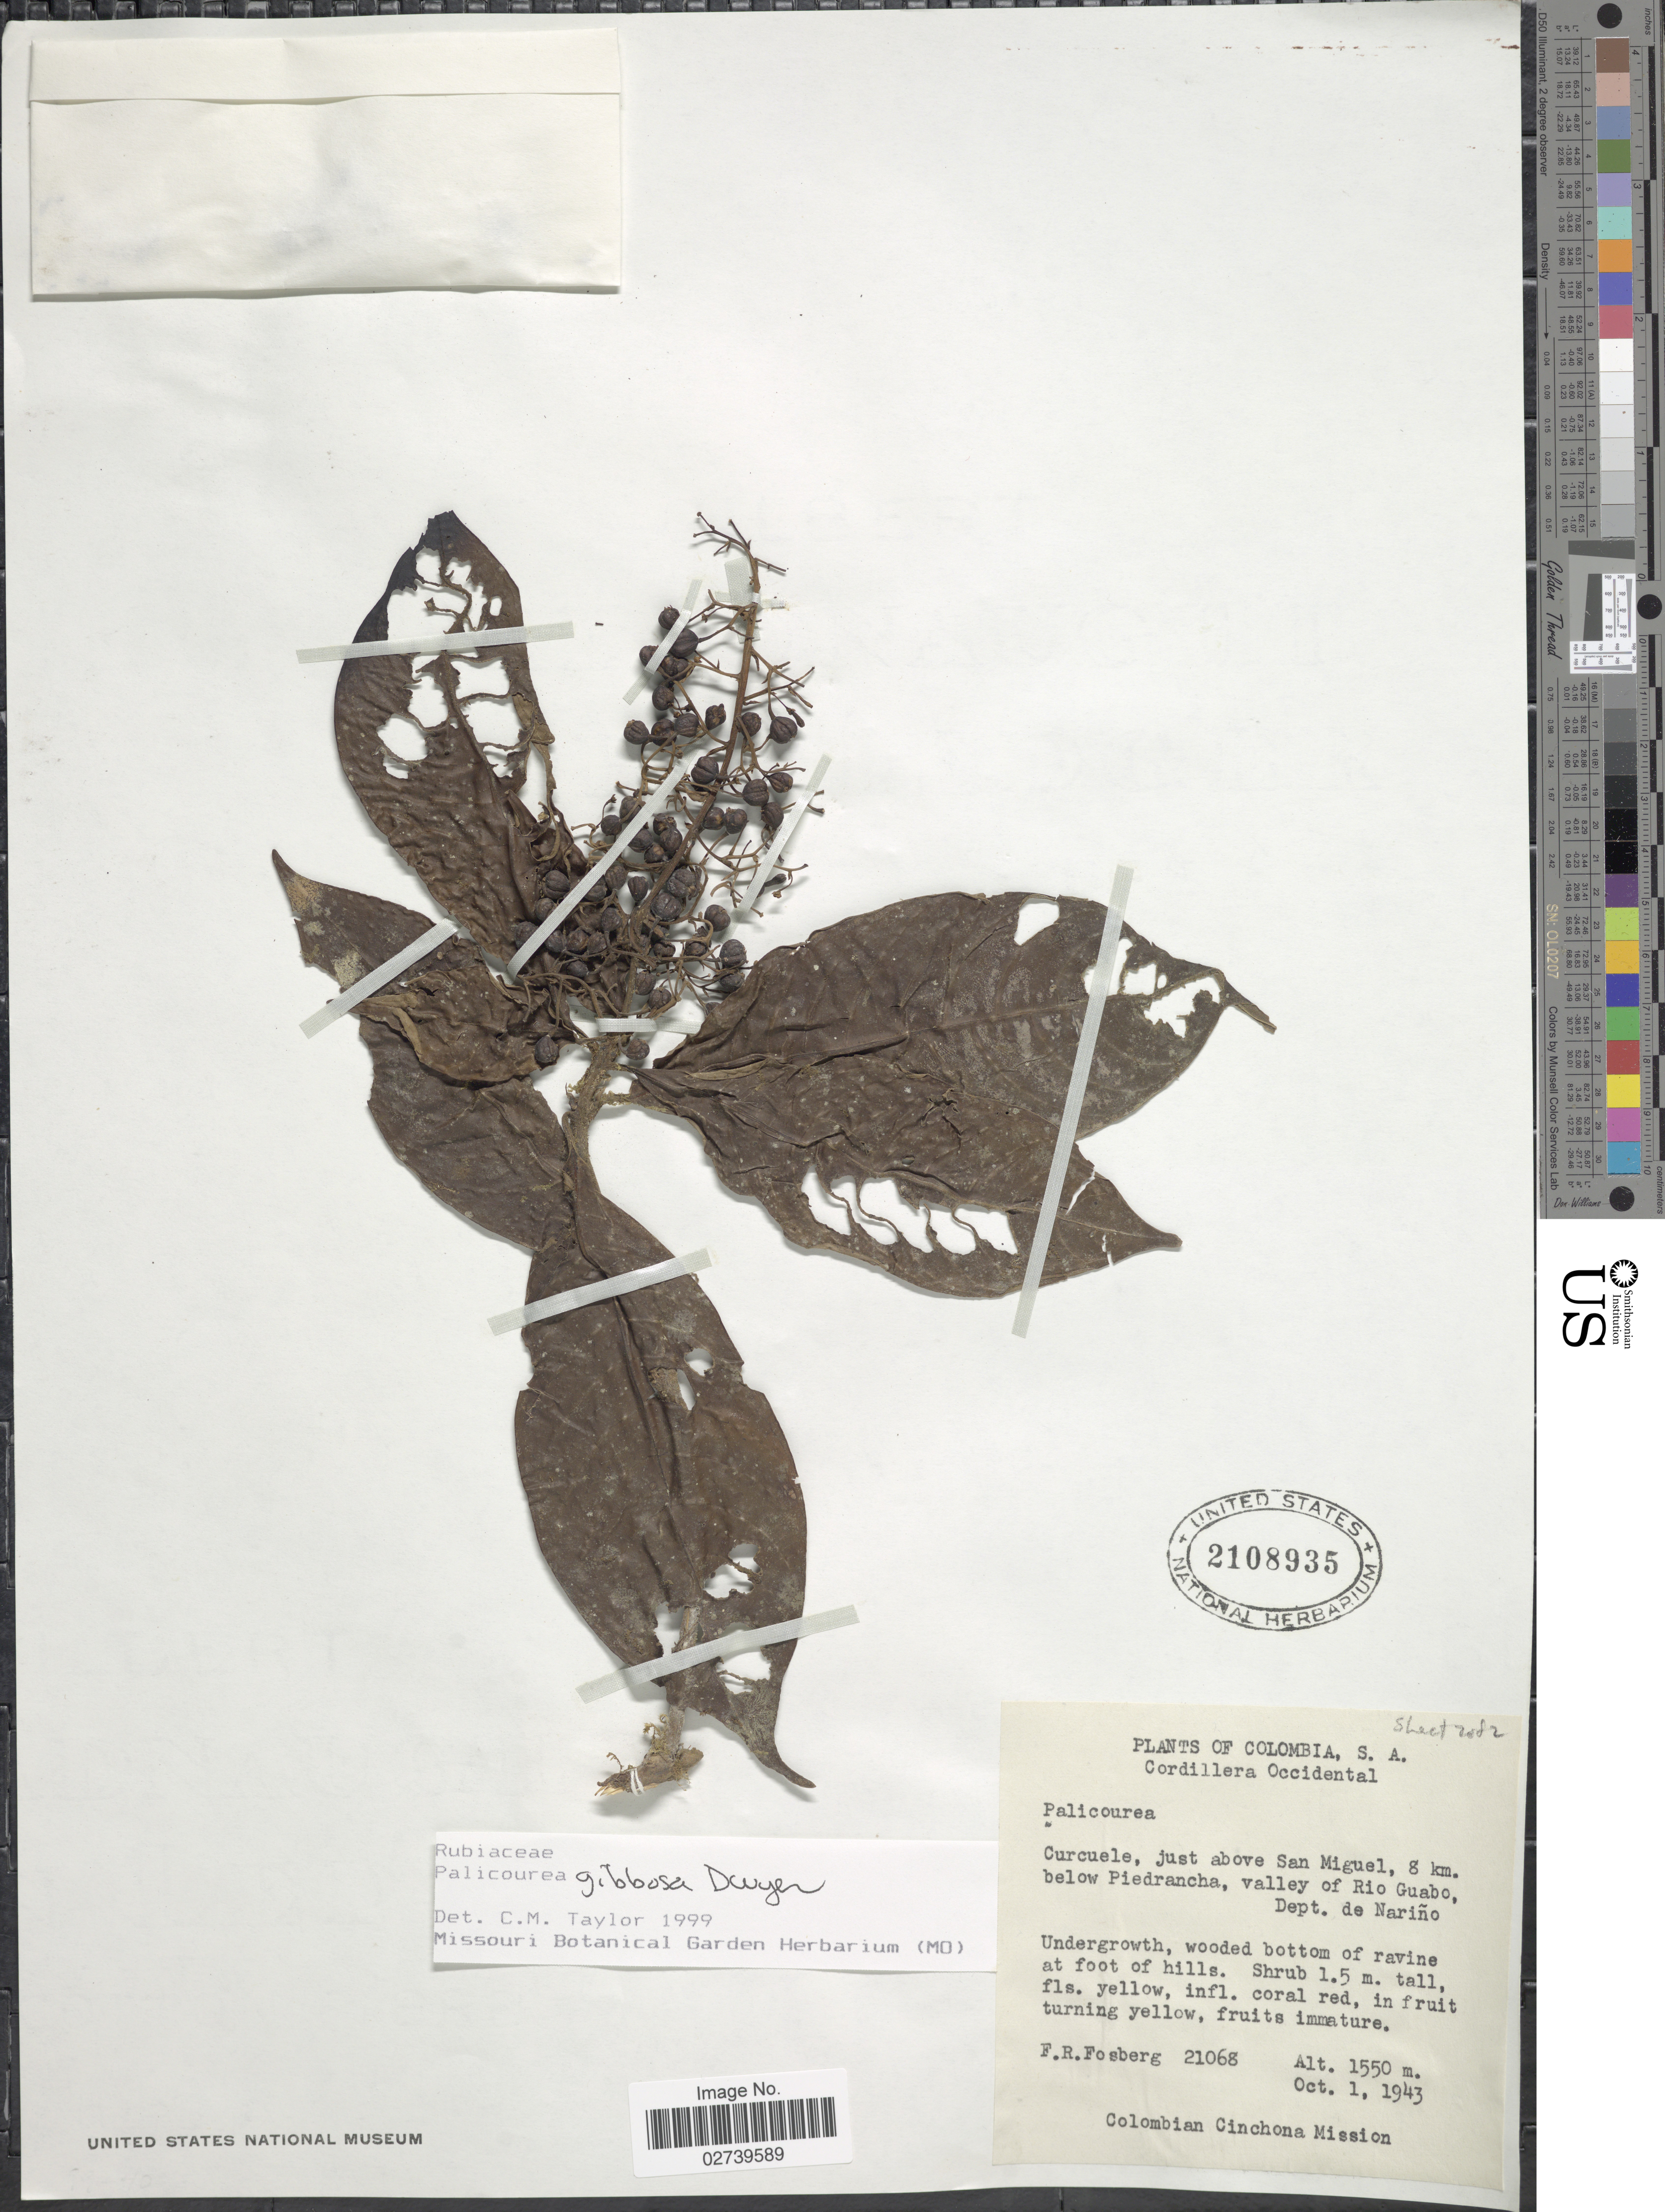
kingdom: Plantae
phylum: Tracheophyta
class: Magnoliopsida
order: Gentianales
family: Rubiaceae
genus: Palicourea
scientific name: Palicourea gibbosa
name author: Dwyer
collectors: F. R. Fosberg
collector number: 21068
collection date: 1943-10-01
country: Colombia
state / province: Nariño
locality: Cordillera Occidental, Curcuele, just above San Miguel, 8 km. below Piedrancha, valley of Rio Guabo, wooded bottom of ravine at foot of hills.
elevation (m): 1550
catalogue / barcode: US 2108935